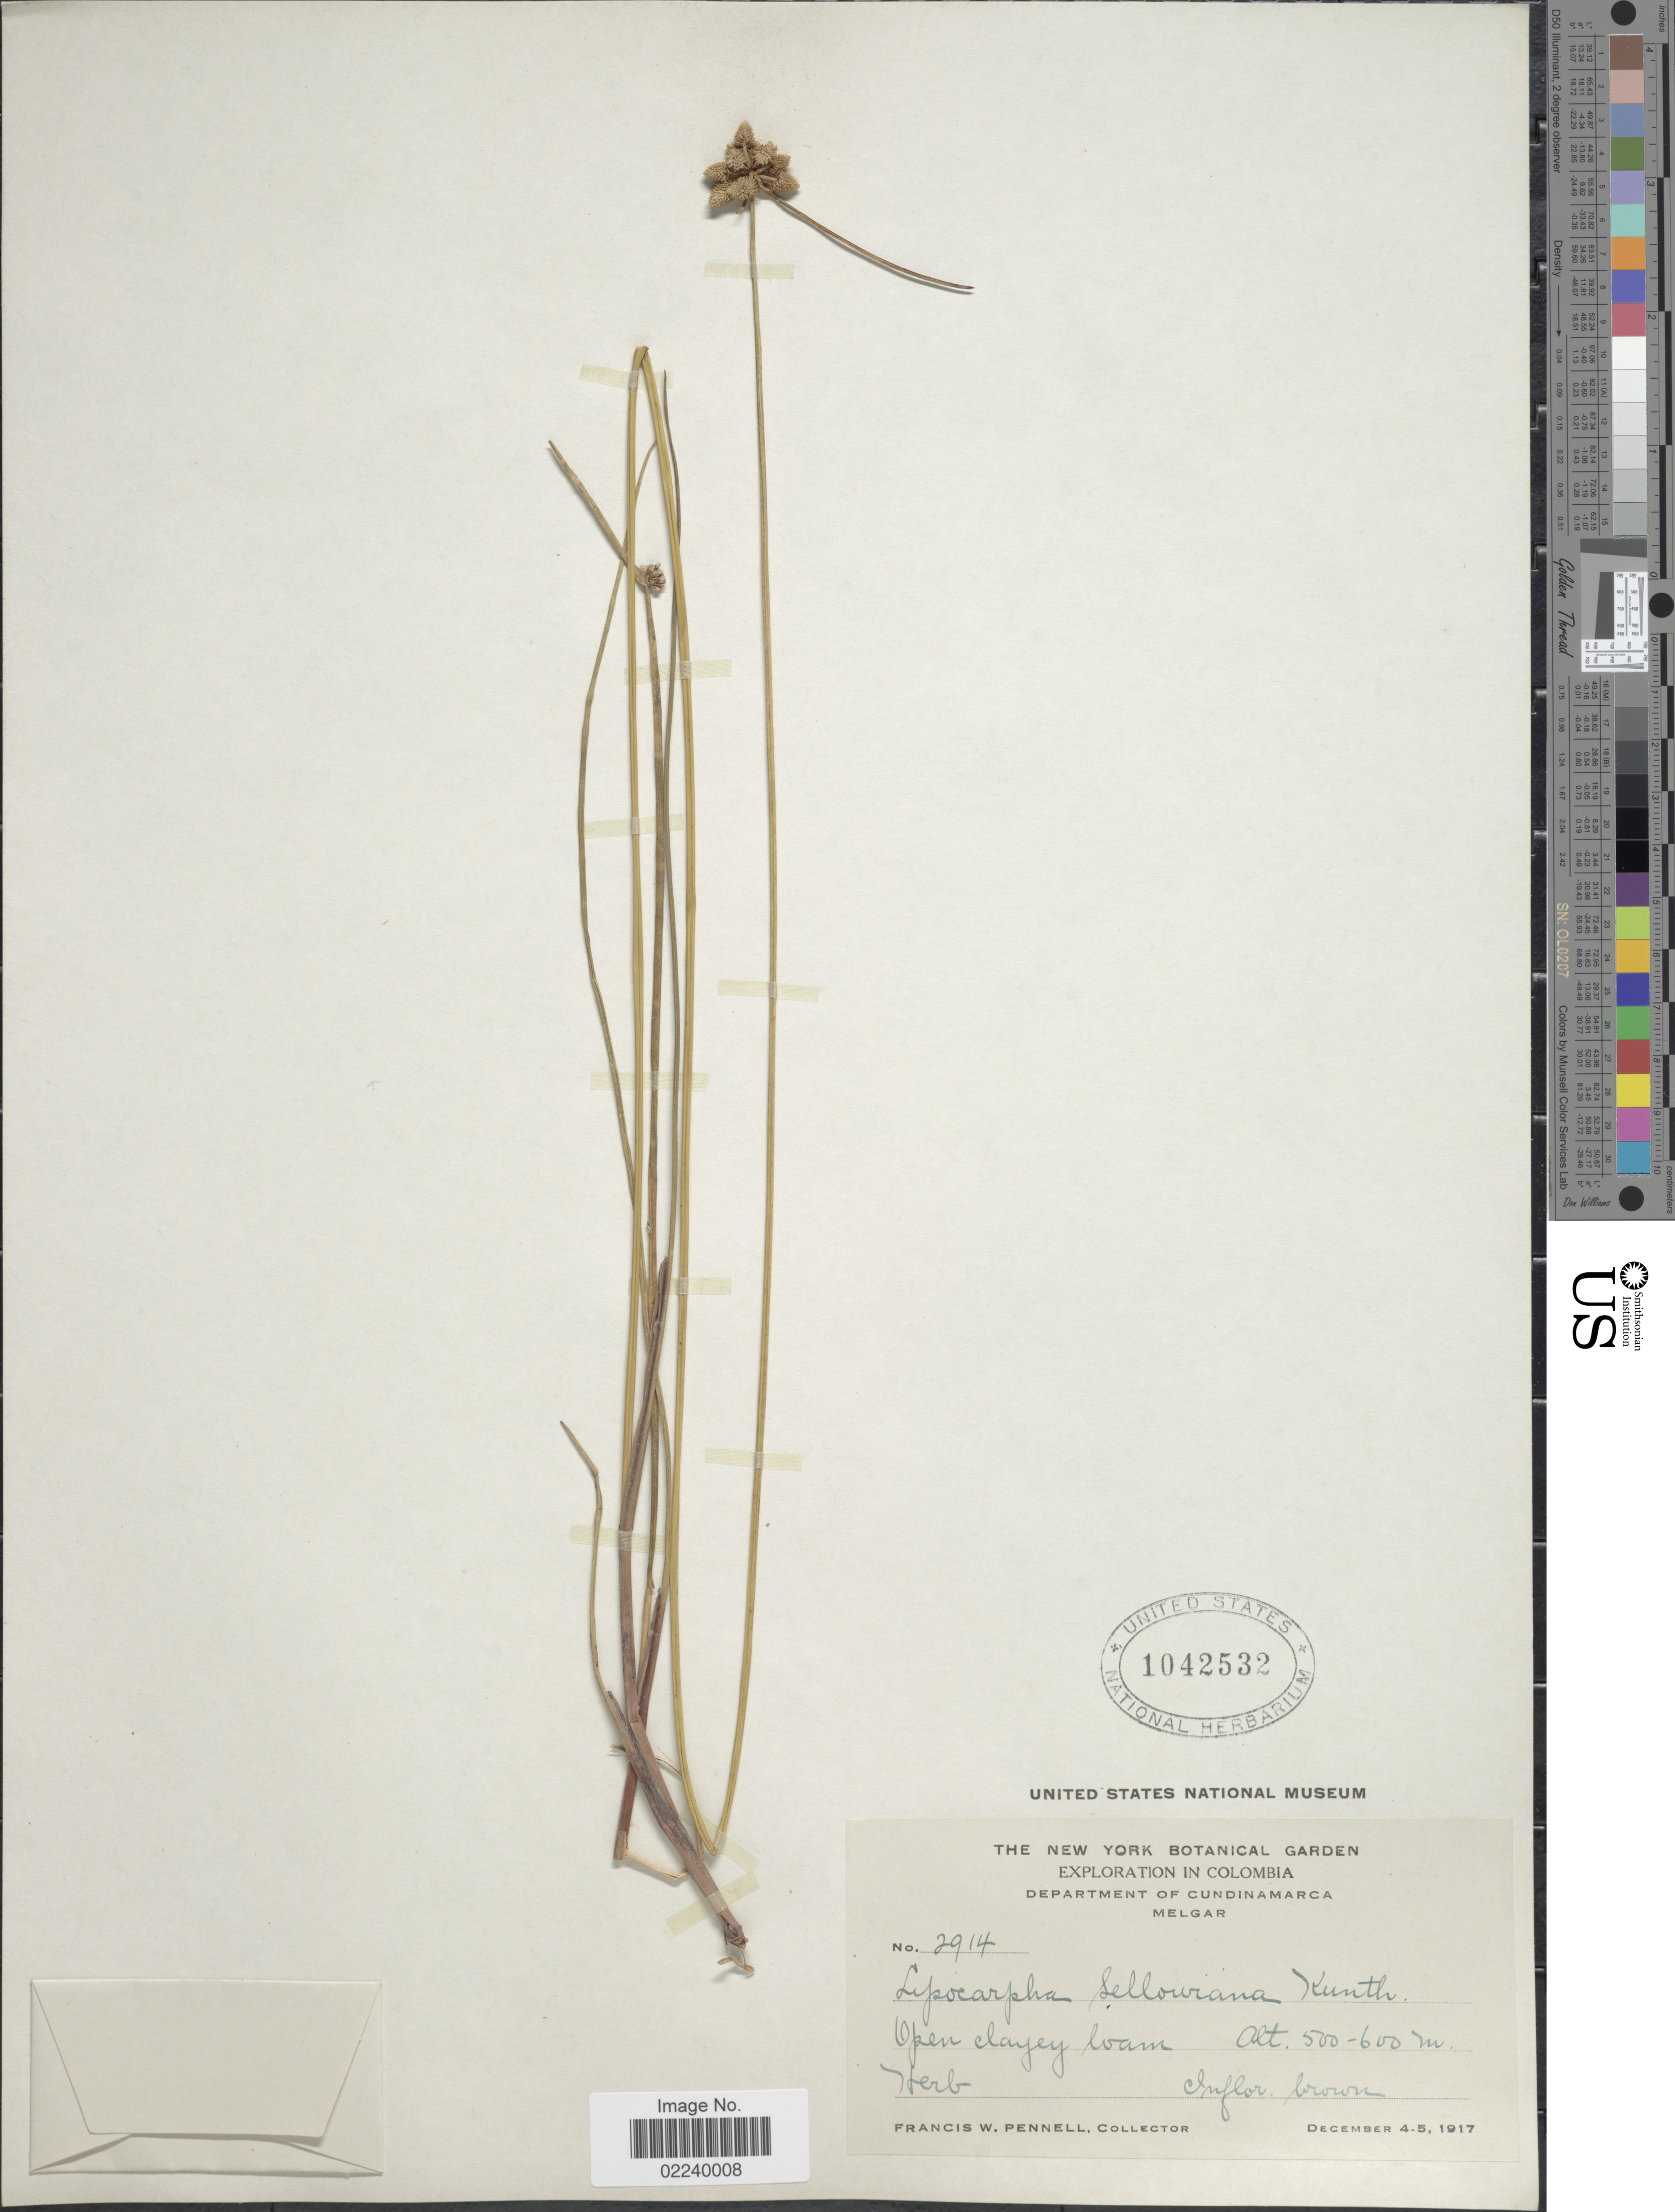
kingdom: Plantae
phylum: Tracheophyta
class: Liliopsida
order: Poales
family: Cyperaceae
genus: Cyperus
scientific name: Cyperus sellowianus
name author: (Kunth) T. Koyama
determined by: Strong, M. T., (US), Smithsonian Institution - National Museum of Natural History (UNITED STATES)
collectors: F. W. Pennell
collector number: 2914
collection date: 1917-12-04/1917-12-05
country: Colombia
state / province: Cundinamarca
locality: Melga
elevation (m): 500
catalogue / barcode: US 1042532